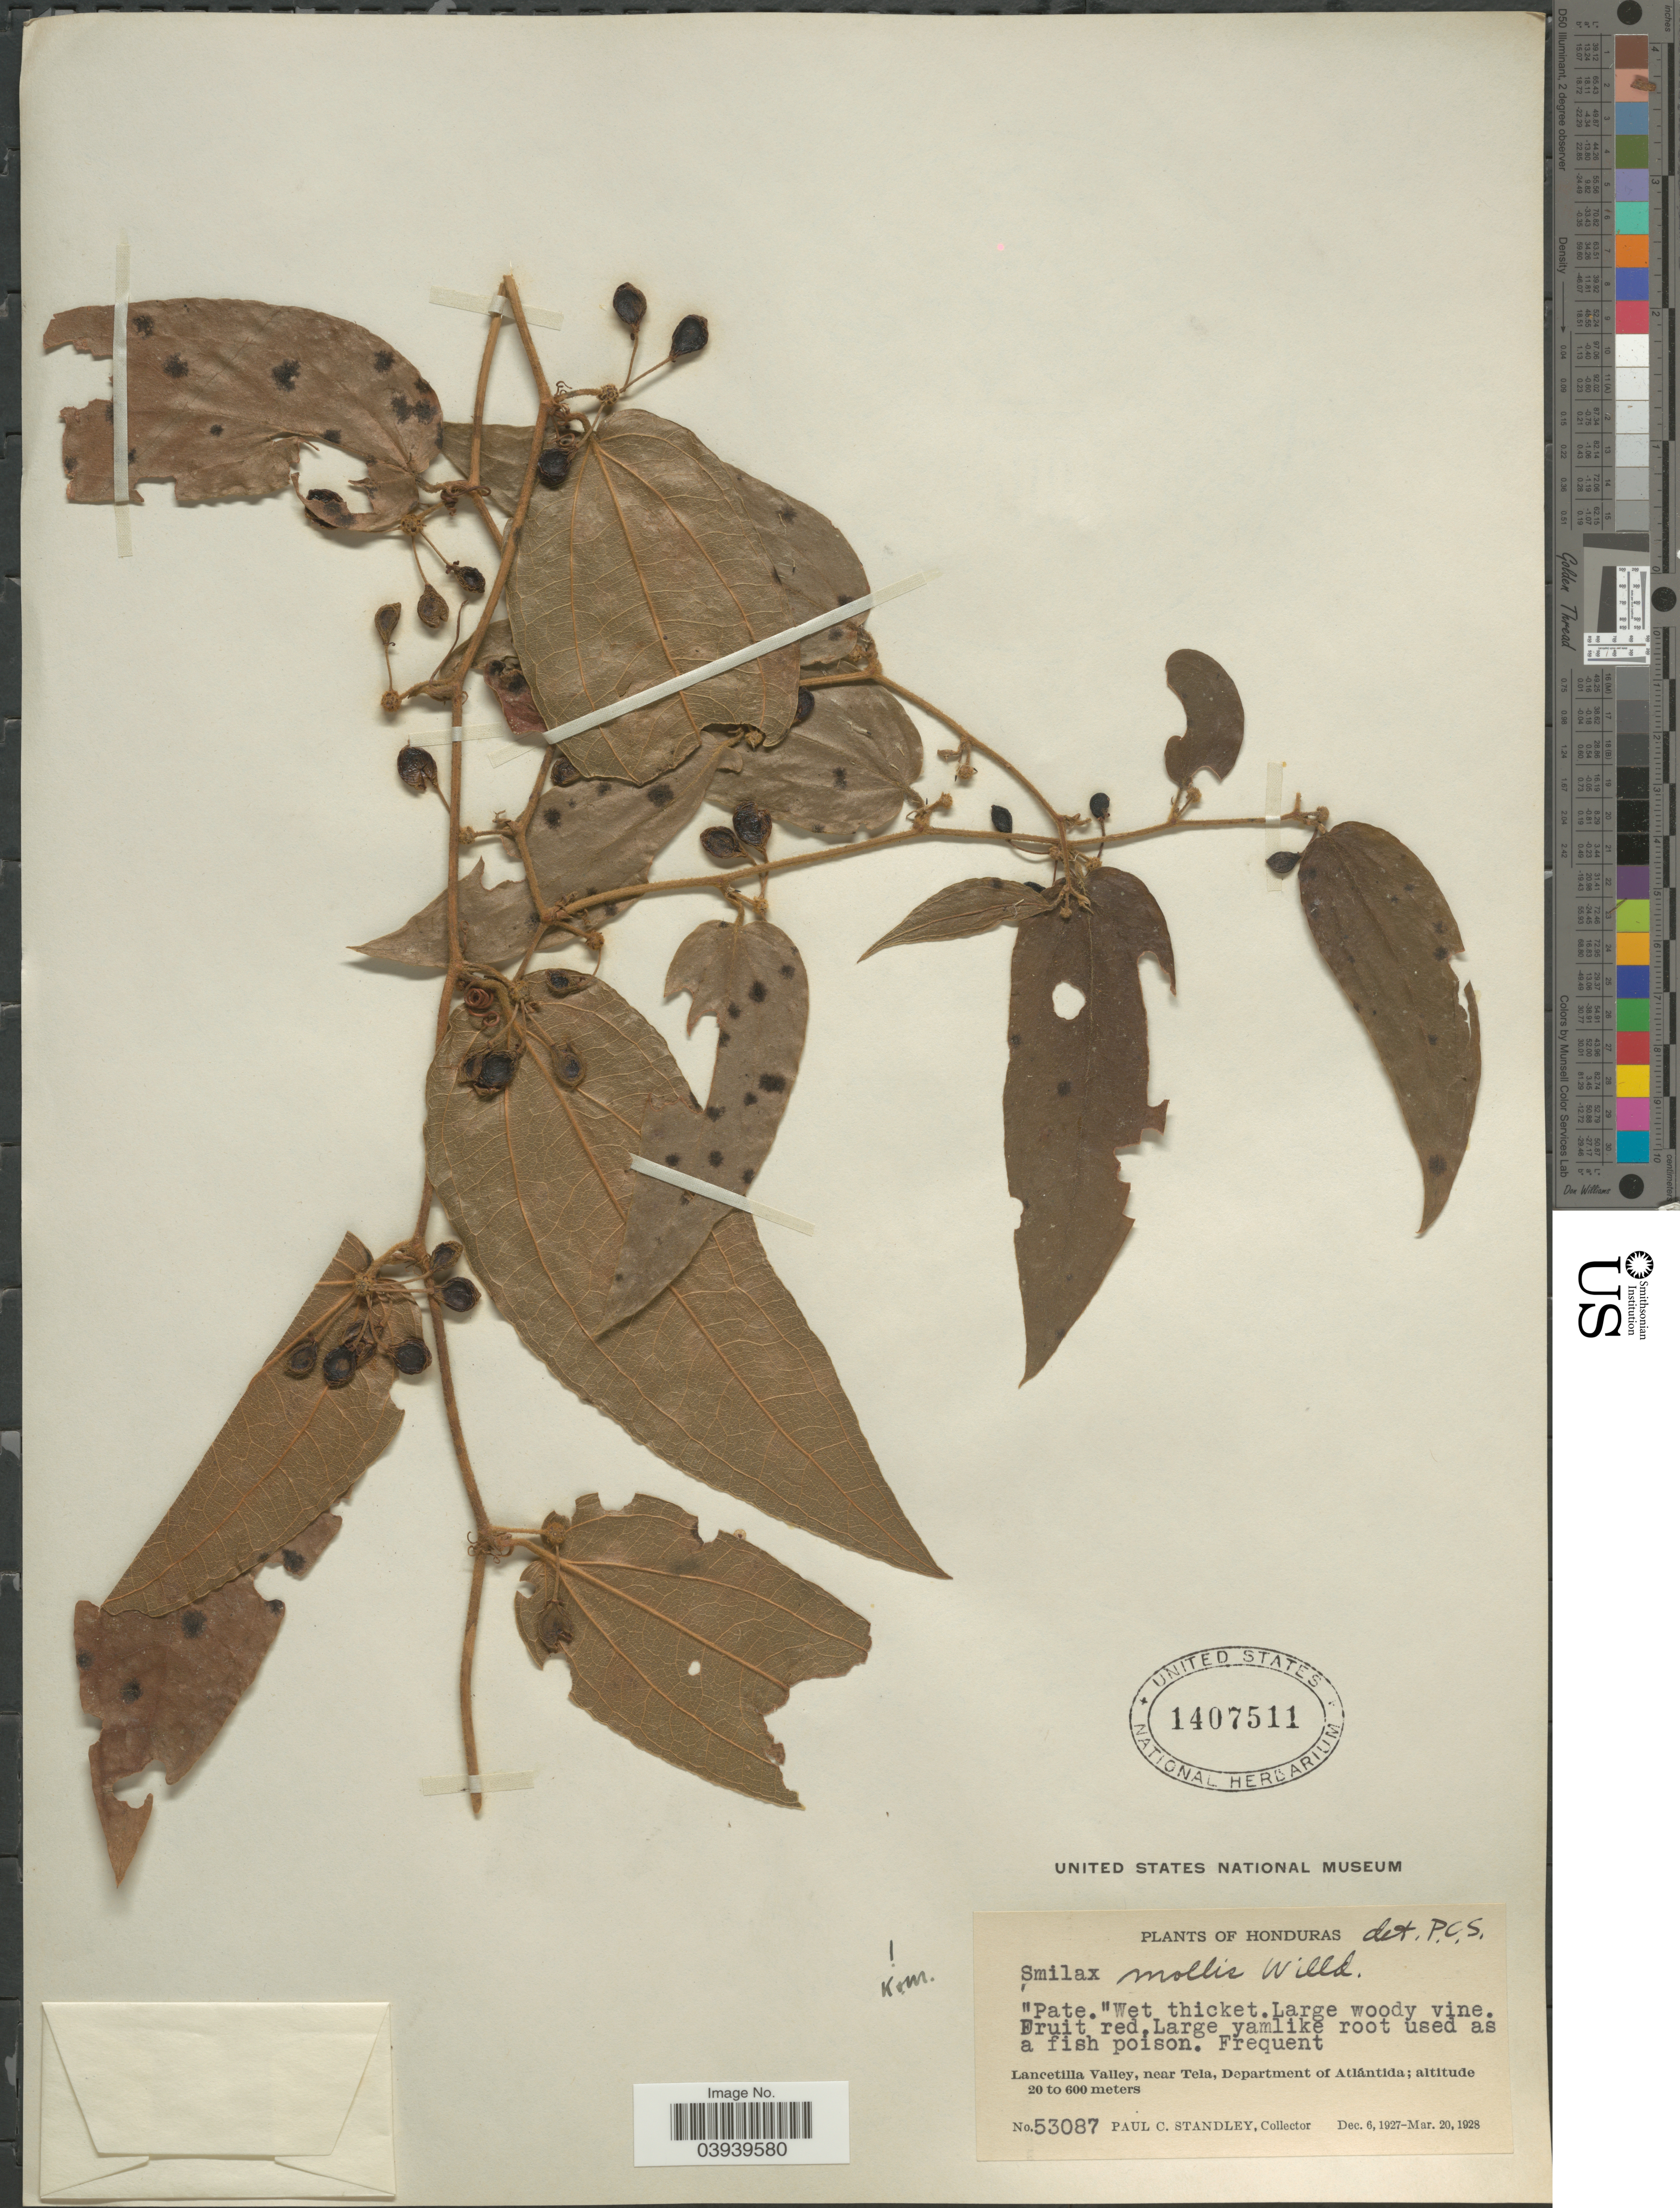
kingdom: Plantae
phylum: Tracheophyta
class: Liliopsida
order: Liliales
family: Smilacaceae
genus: Smilax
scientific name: Smilax mollis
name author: Humb. & Bonpl. ex Willd.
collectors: P. C. Standley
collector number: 53087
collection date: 1927-12-06/1928-03-20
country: Honduras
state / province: Atlantida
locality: Lancetilla Valley, near Tela, Department of Atlántida.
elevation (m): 20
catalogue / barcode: US 1407511